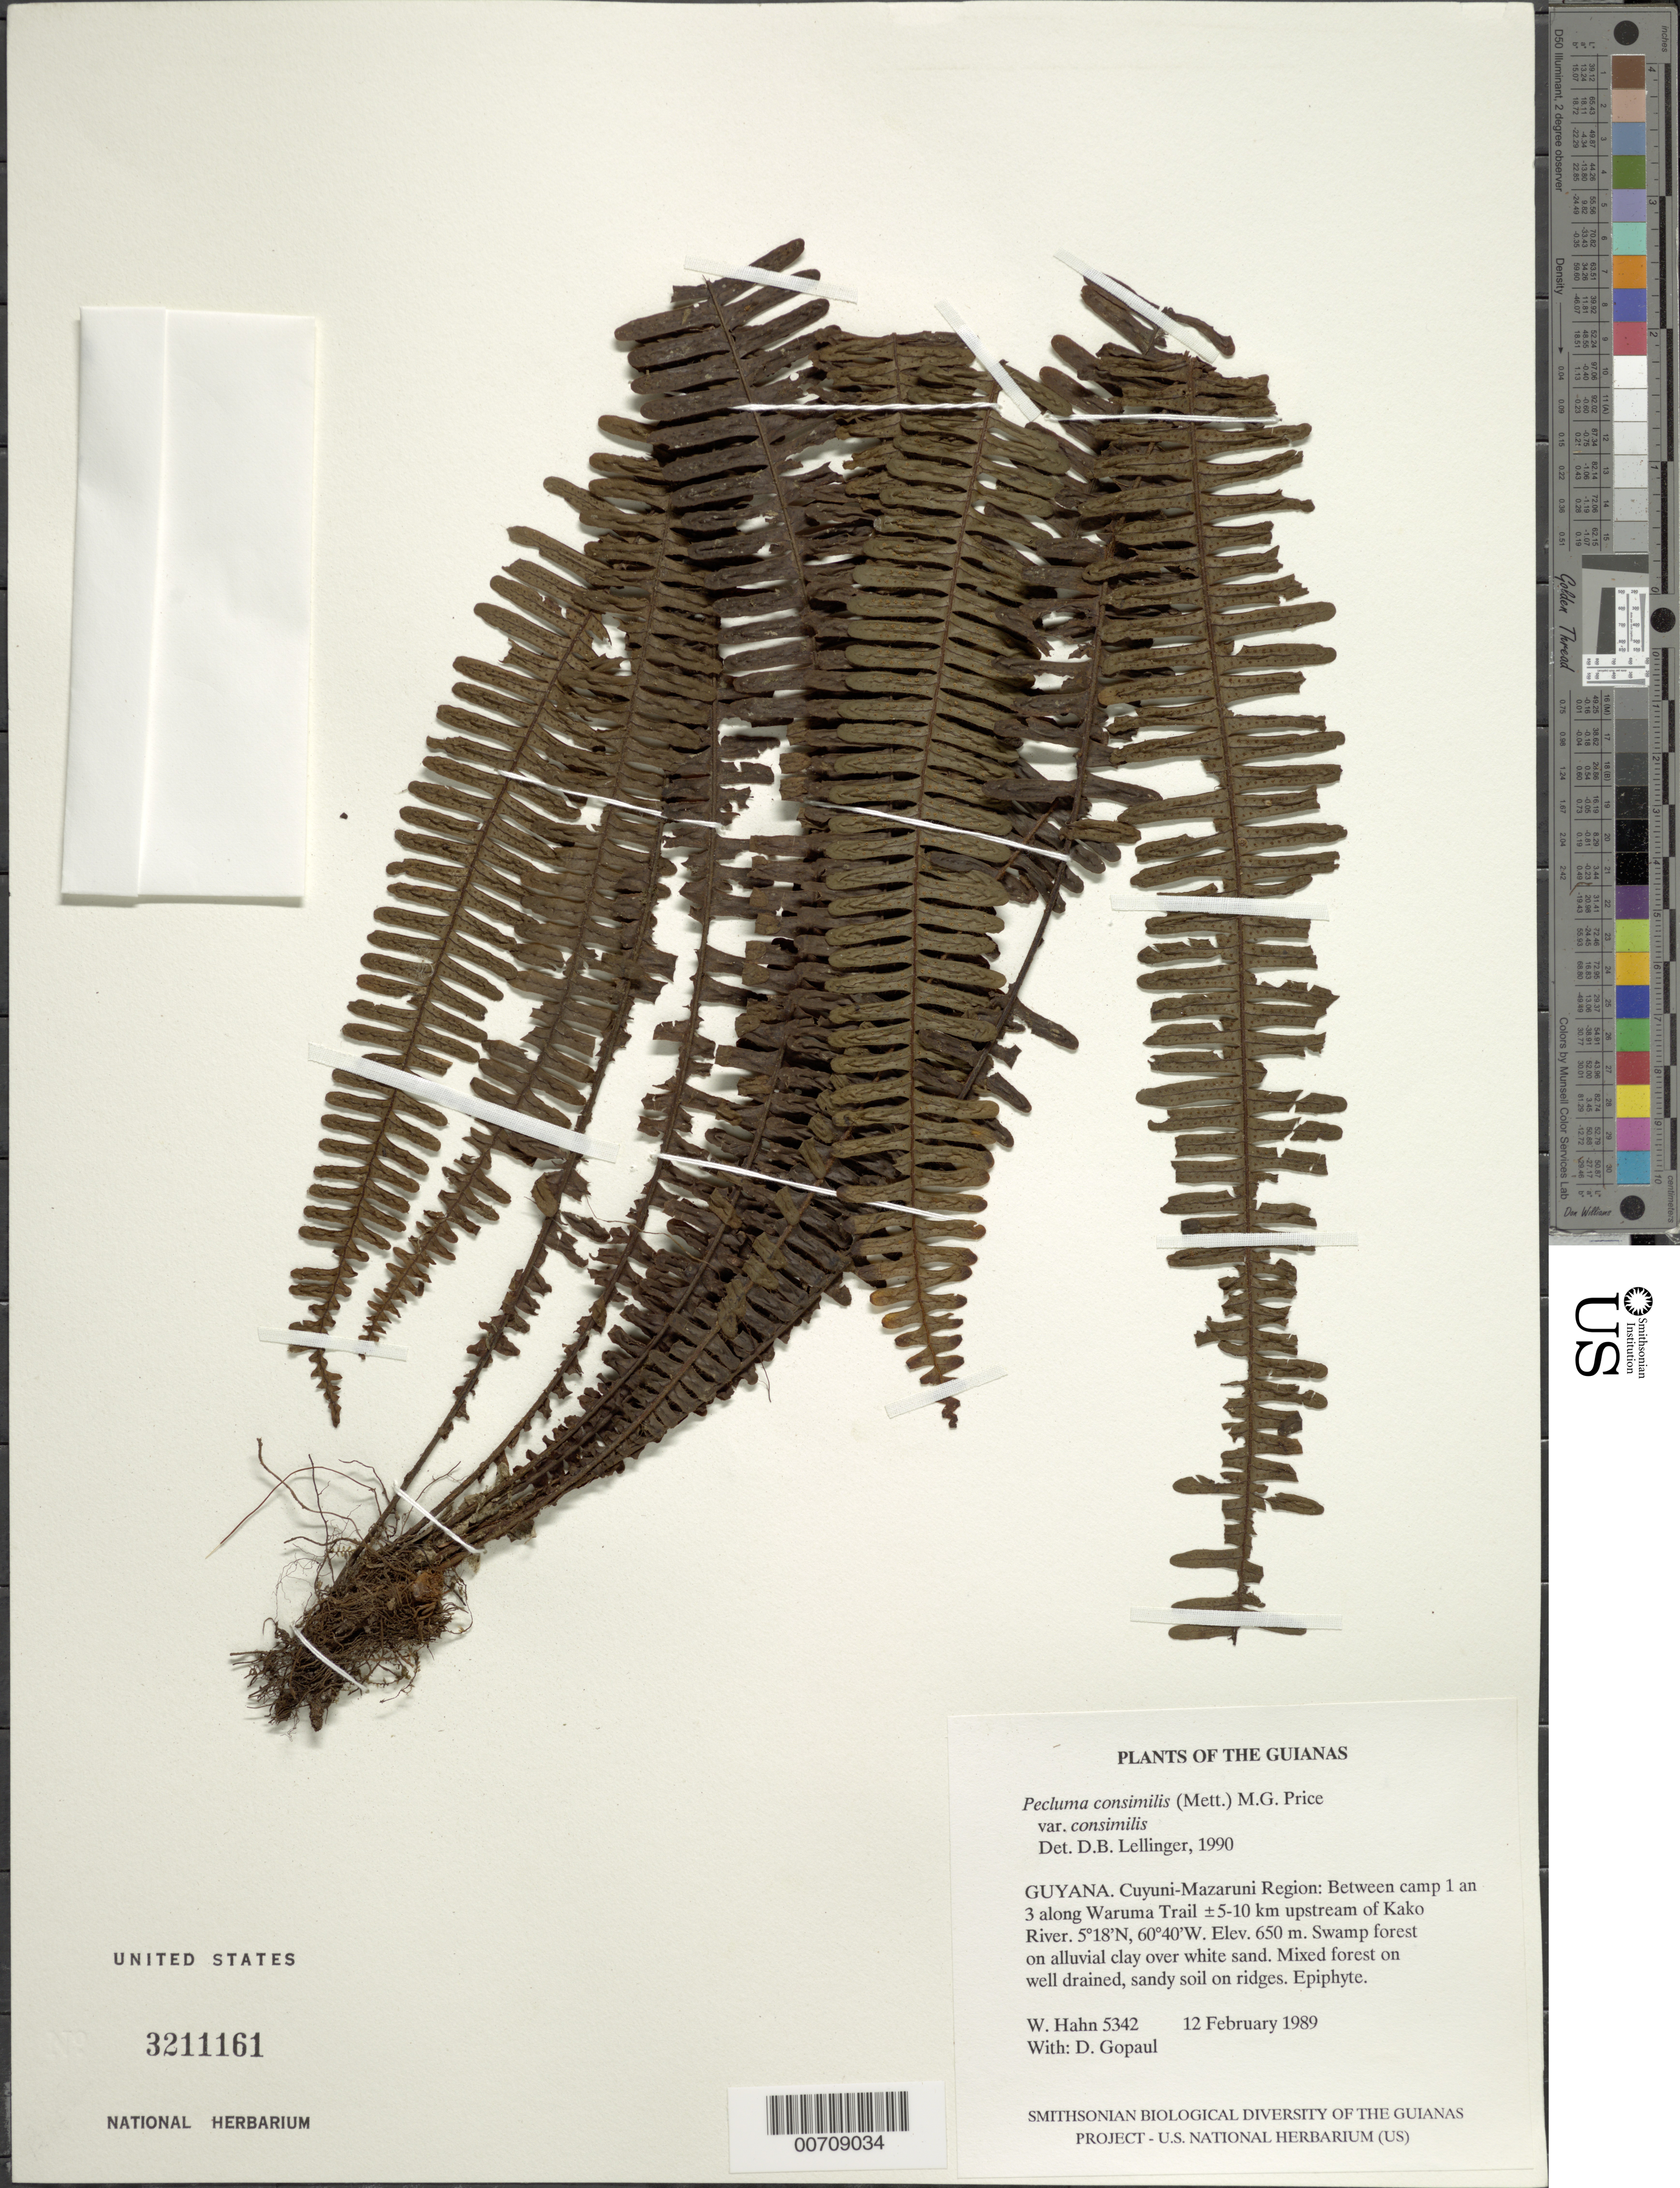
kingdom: Plantae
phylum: Tracheophyta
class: Polypodiopsida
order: Polypodiales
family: Polypodiaceae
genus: Pecluma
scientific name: Pecluma consimilis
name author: (Mett.) M.G. Price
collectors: W. Hahn & D. Gopaul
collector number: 5342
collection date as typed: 12 February 1989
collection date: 1989-02-12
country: Guyana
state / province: Cuyuni-Mazaruni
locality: Between camp 1 and 3 along Waruma Trail ±5-10 km upstream of Kako River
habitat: Swamp forest on alluvial clay over white sand. Mixed forest on well drained, sandy soil on ridges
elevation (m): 650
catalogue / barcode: US 3211161